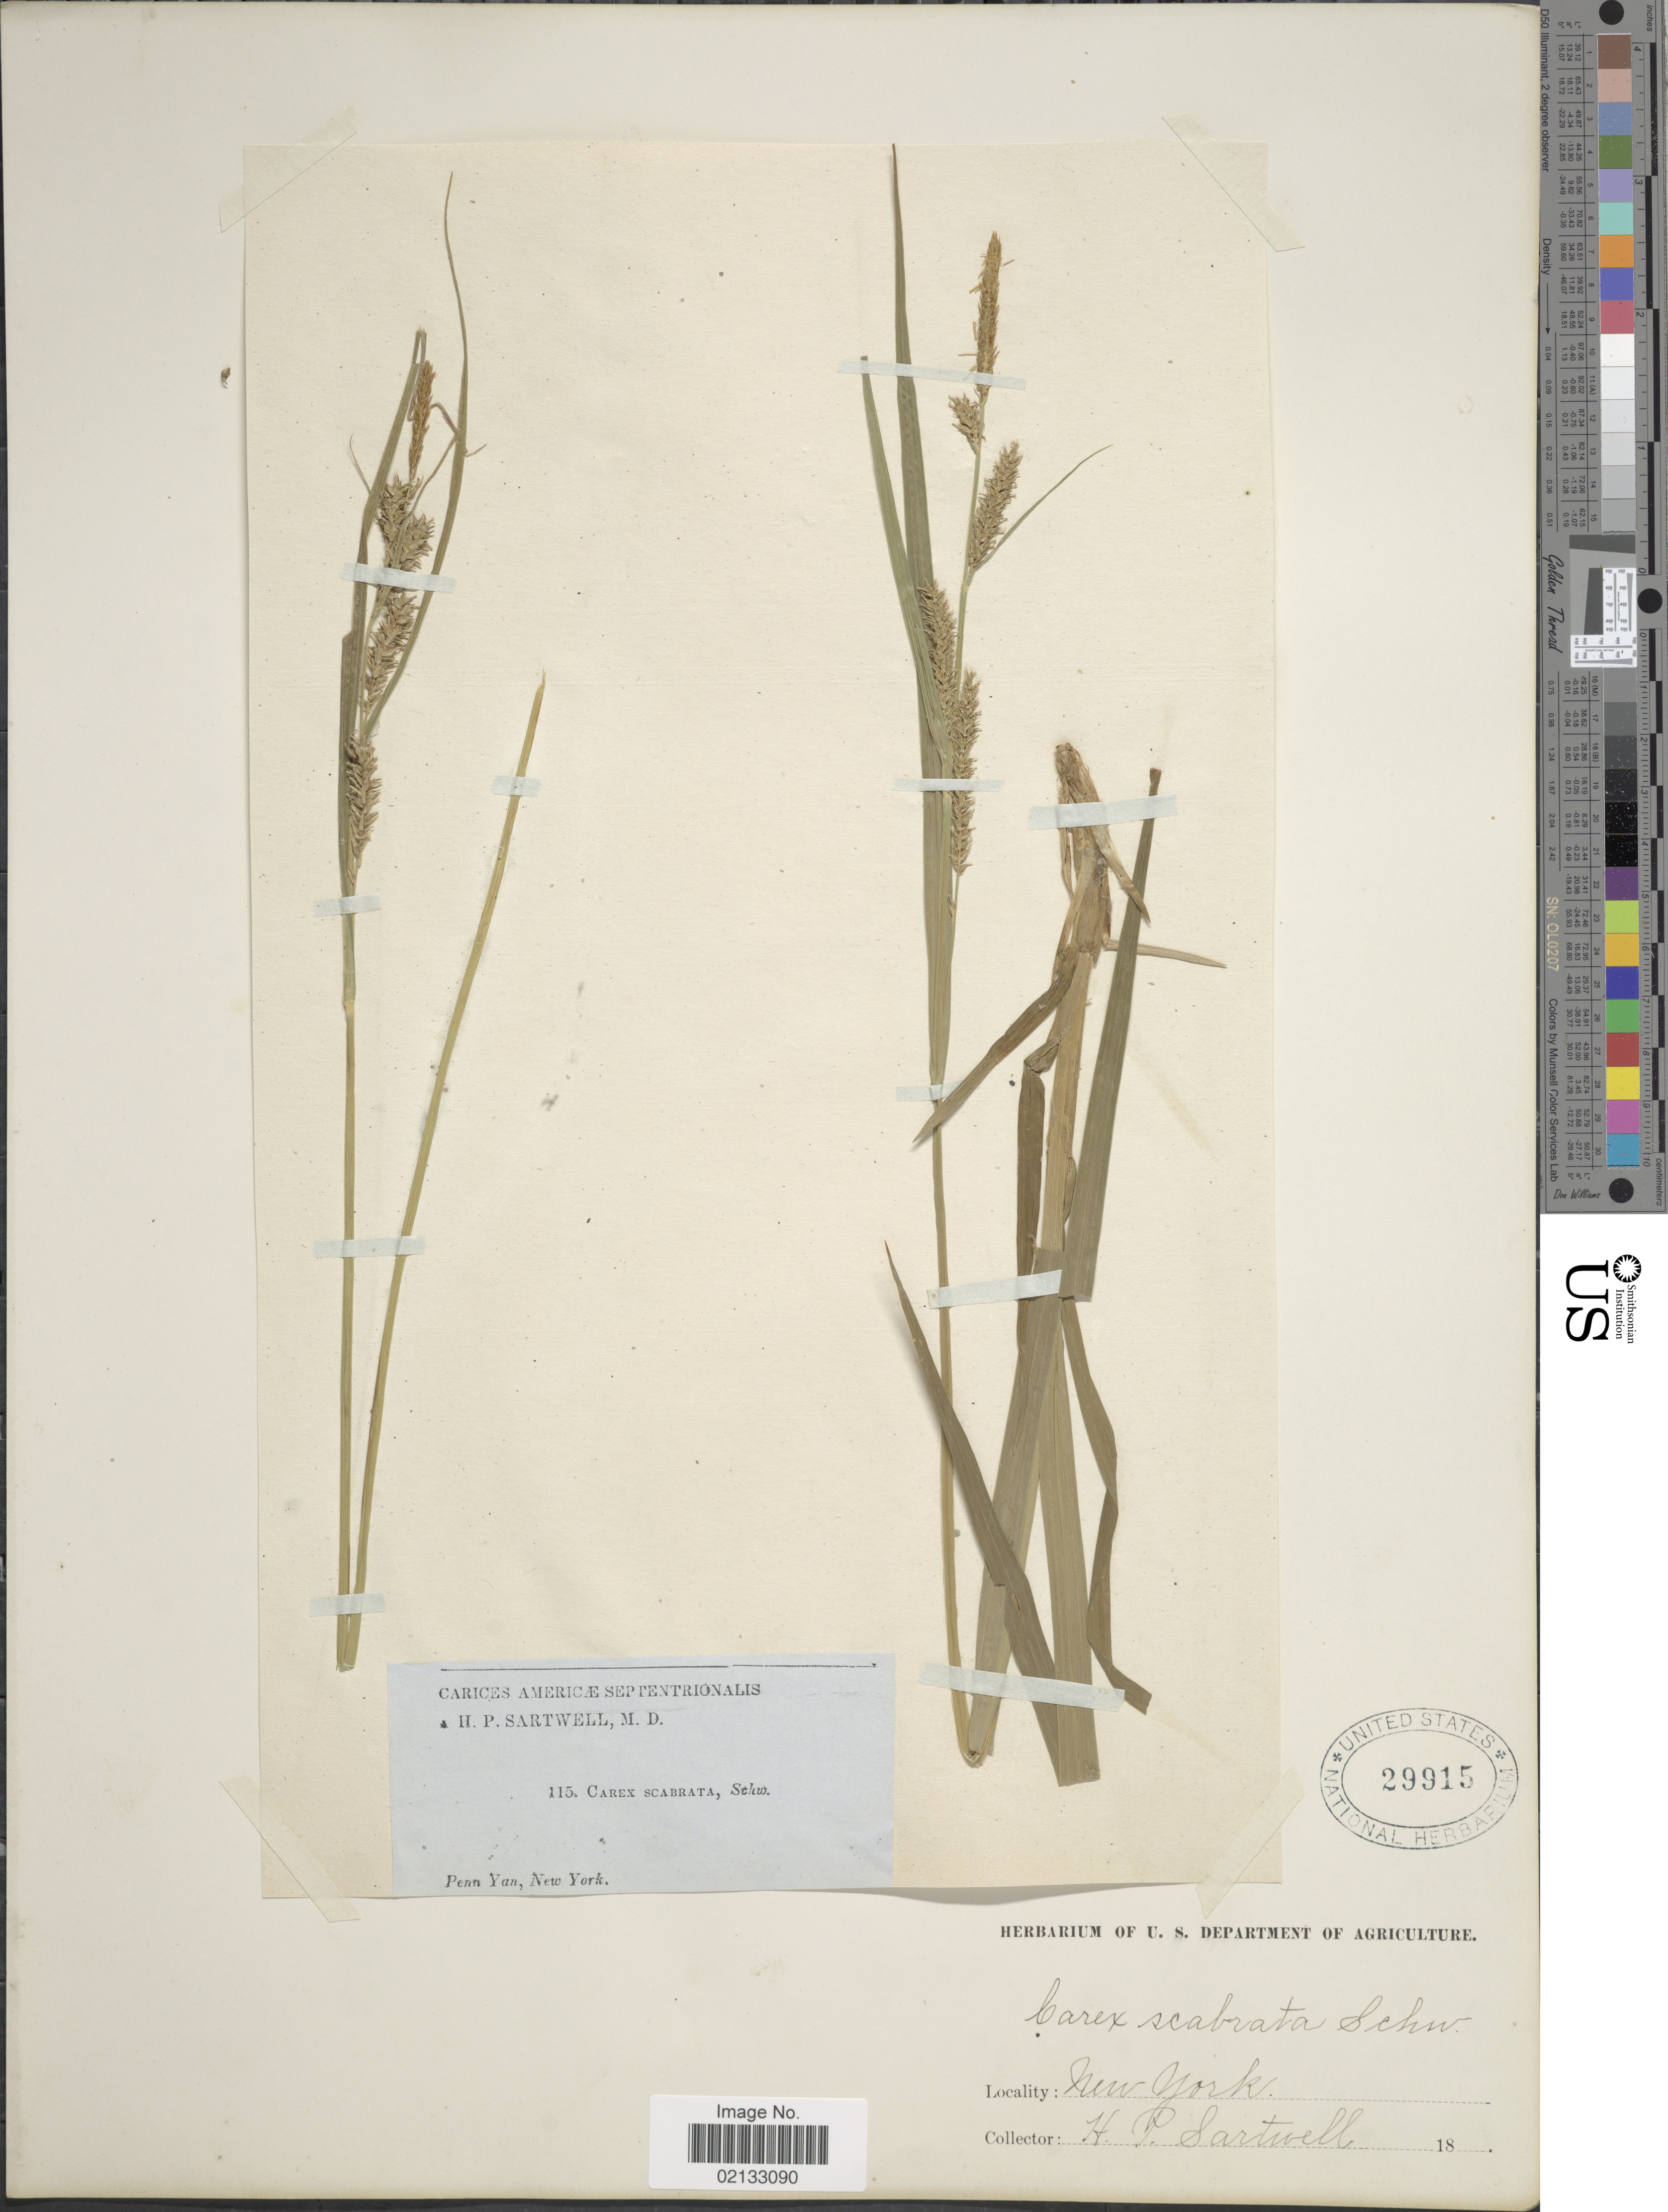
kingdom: Plantae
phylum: Tracheophyta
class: Liliopsida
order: Poales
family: Cyperaceae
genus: Carex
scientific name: Carex scabrata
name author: Schwein.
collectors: H. P. Sartwell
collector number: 115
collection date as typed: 18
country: United States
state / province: New York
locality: Penn Yan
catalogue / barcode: US 29915